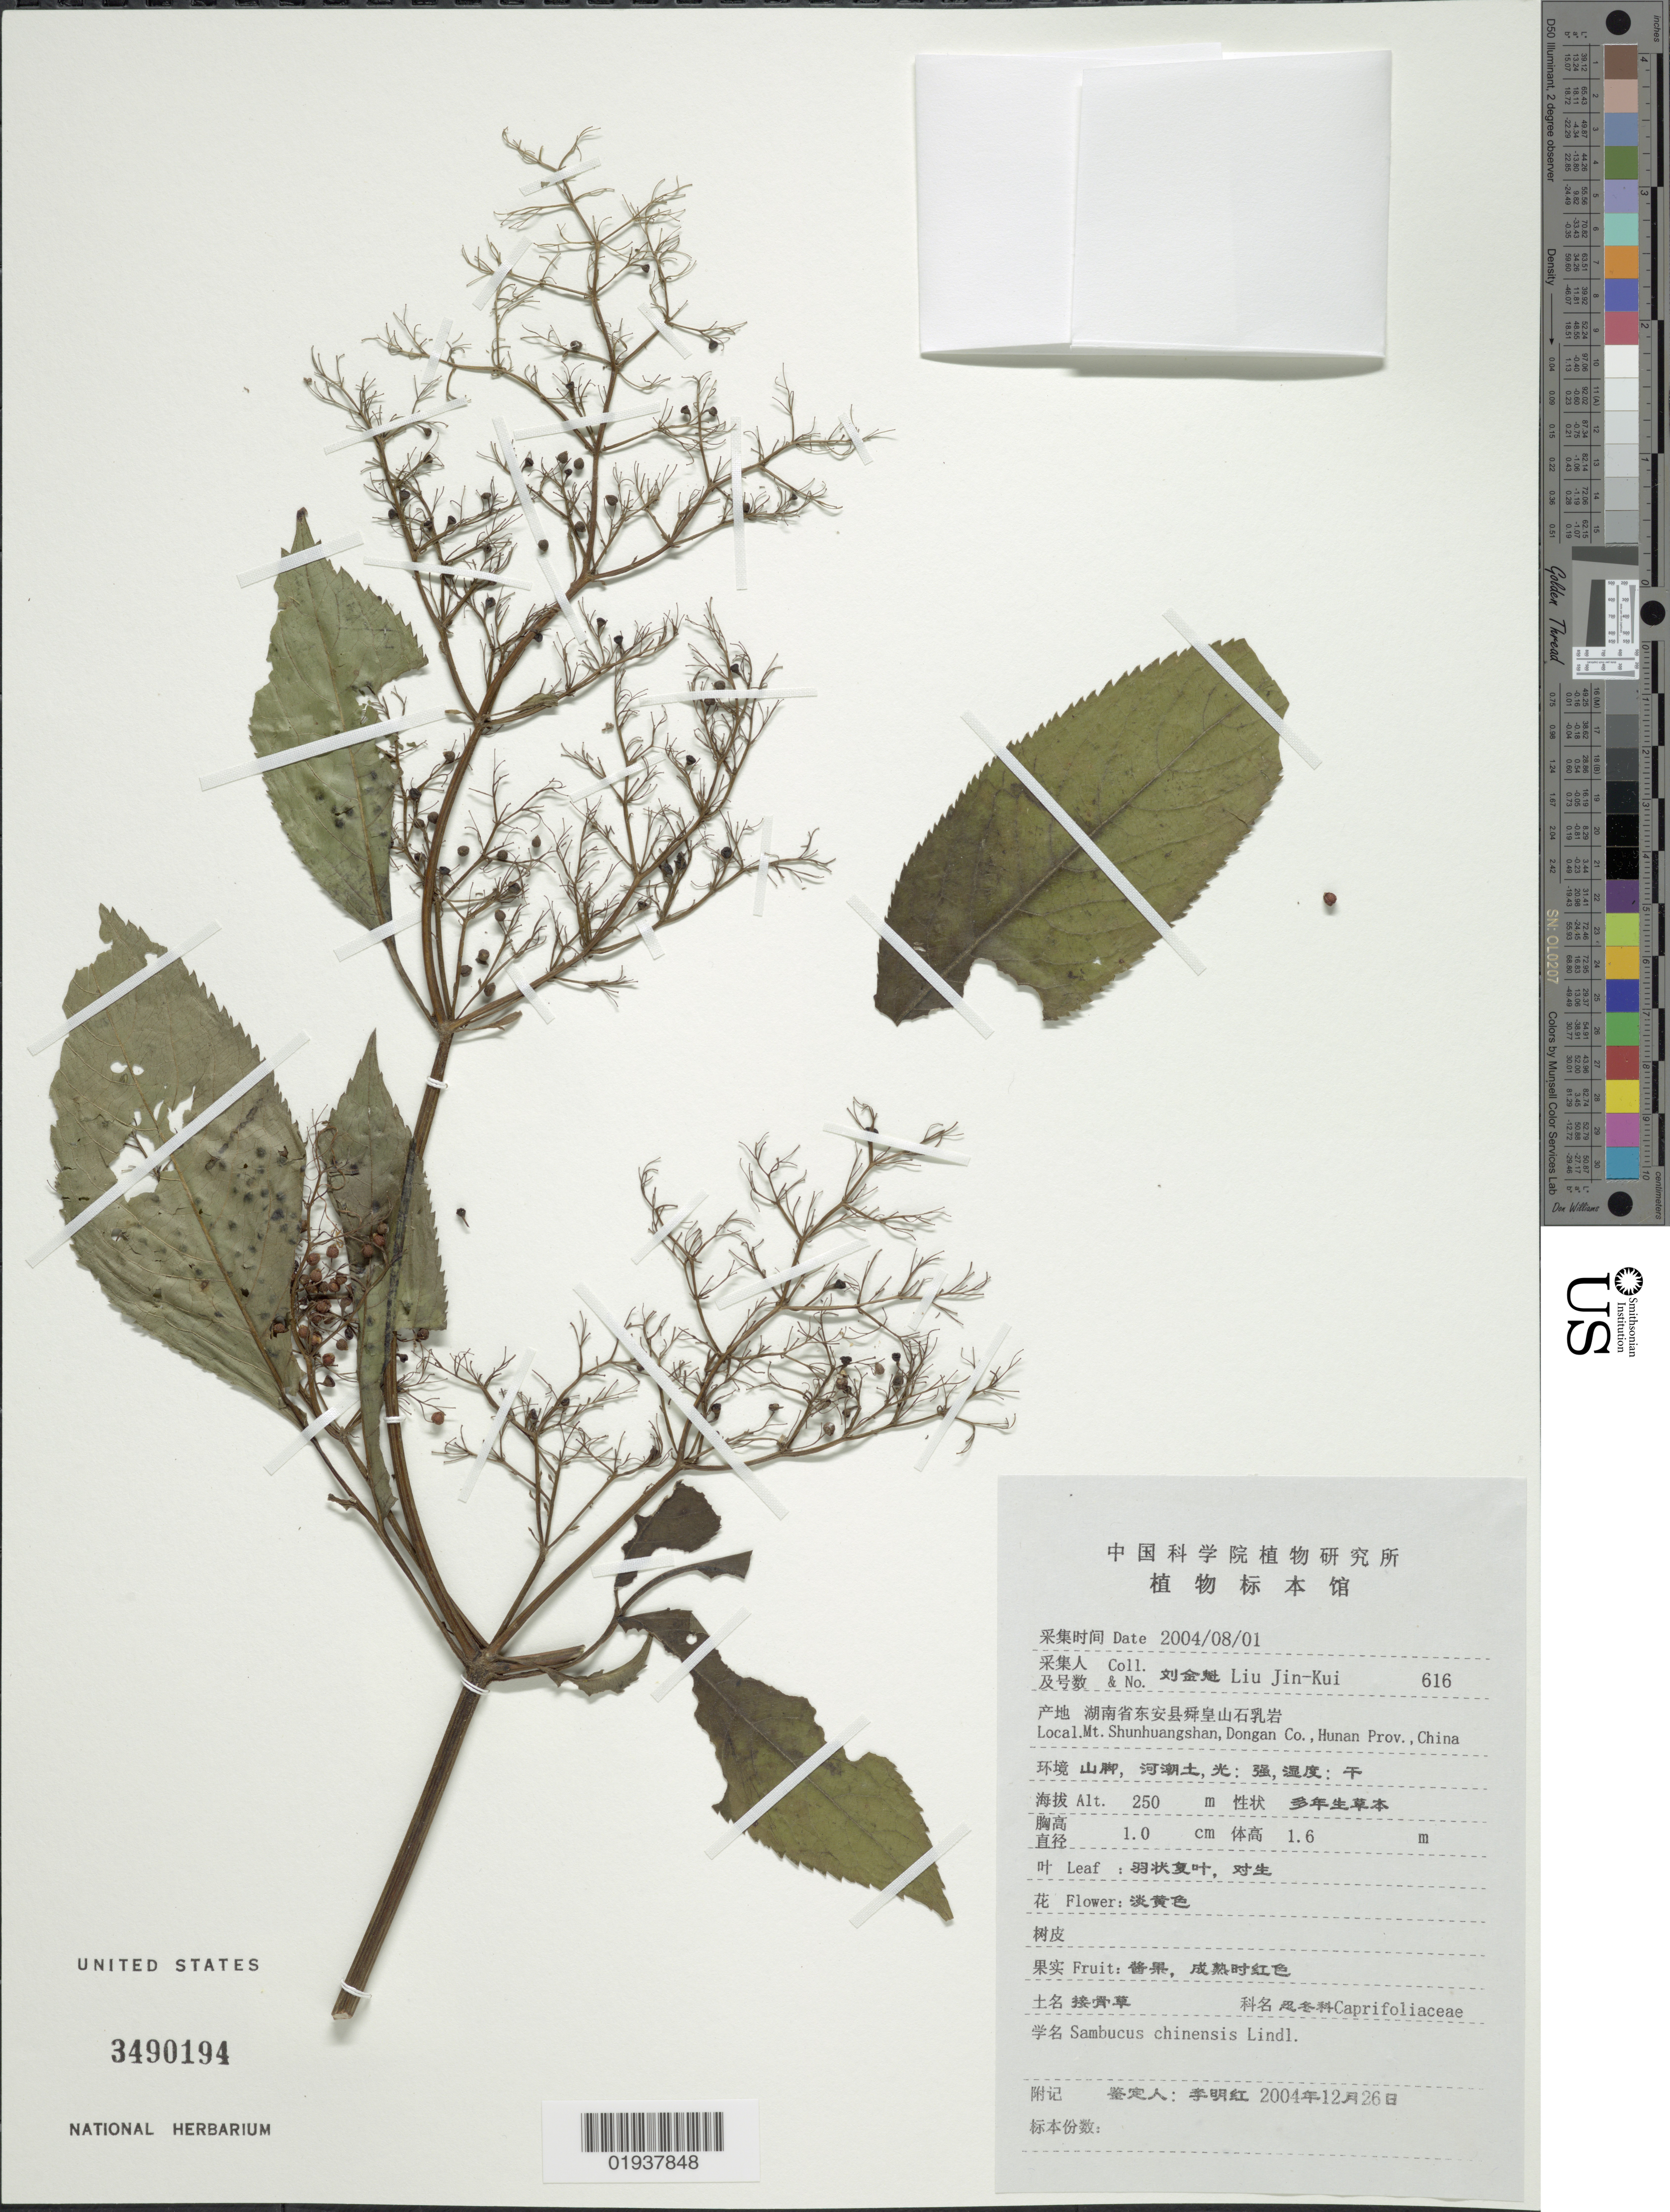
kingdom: Plantae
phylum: Tracheophyta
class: Magnoliopsida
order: Dipsacales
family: Viburnaceae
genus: Sambucus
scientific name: Sambucus javanica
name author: Blume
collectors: Liu Jin-Kui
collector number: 616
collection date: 2004-08-01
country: China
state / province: Hunan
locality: Mt. Shunhuangshan, Dongan Co., Hunan Prov.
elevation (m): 250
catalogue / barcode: US 3490194